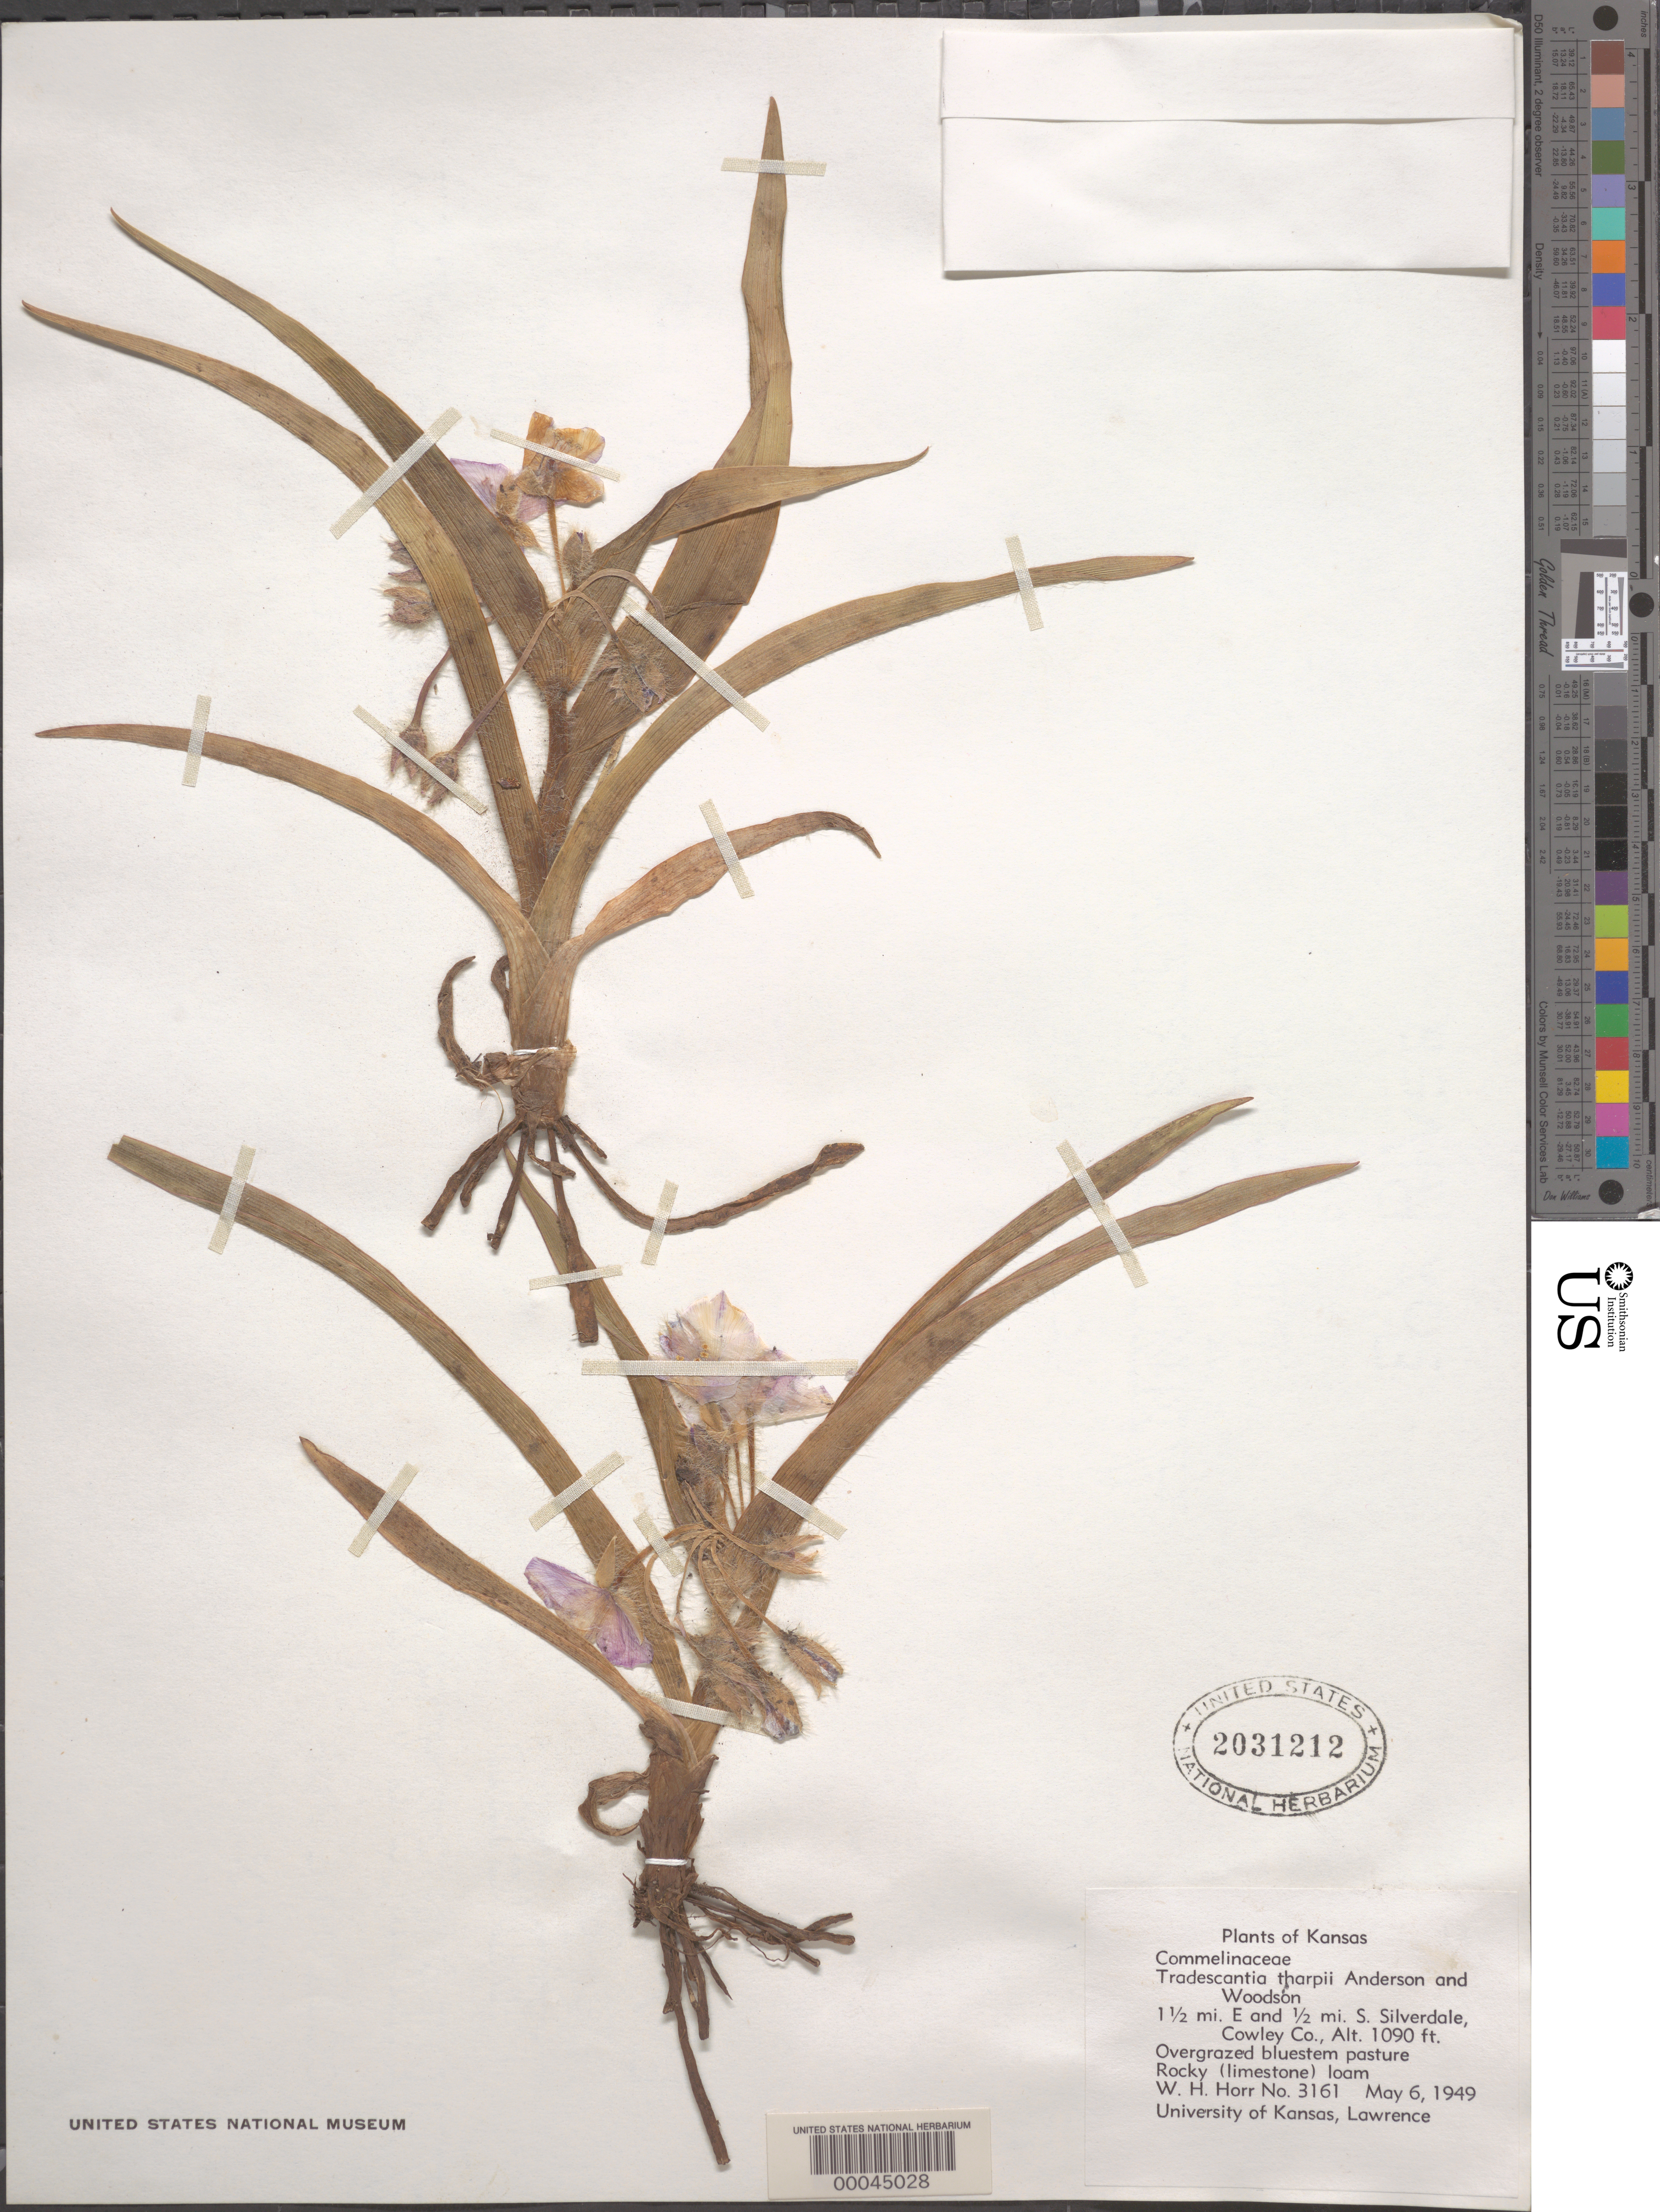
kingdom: Plantae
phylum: Tracheophyta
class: Liliopsida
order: Commelinales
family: Commelinaceae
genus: Tradescantia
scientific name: Tradescantia tharpii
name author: E.S. Anderson & Woodson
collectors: W. H. Horr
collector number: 3161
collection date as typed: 09 May 1949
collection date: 1949-05-09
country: United States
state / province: Kansas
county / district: Cowley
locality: E and s of silverdale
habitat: Rocky, limestone loam, pasture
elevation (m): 332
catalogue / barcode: US 2031212